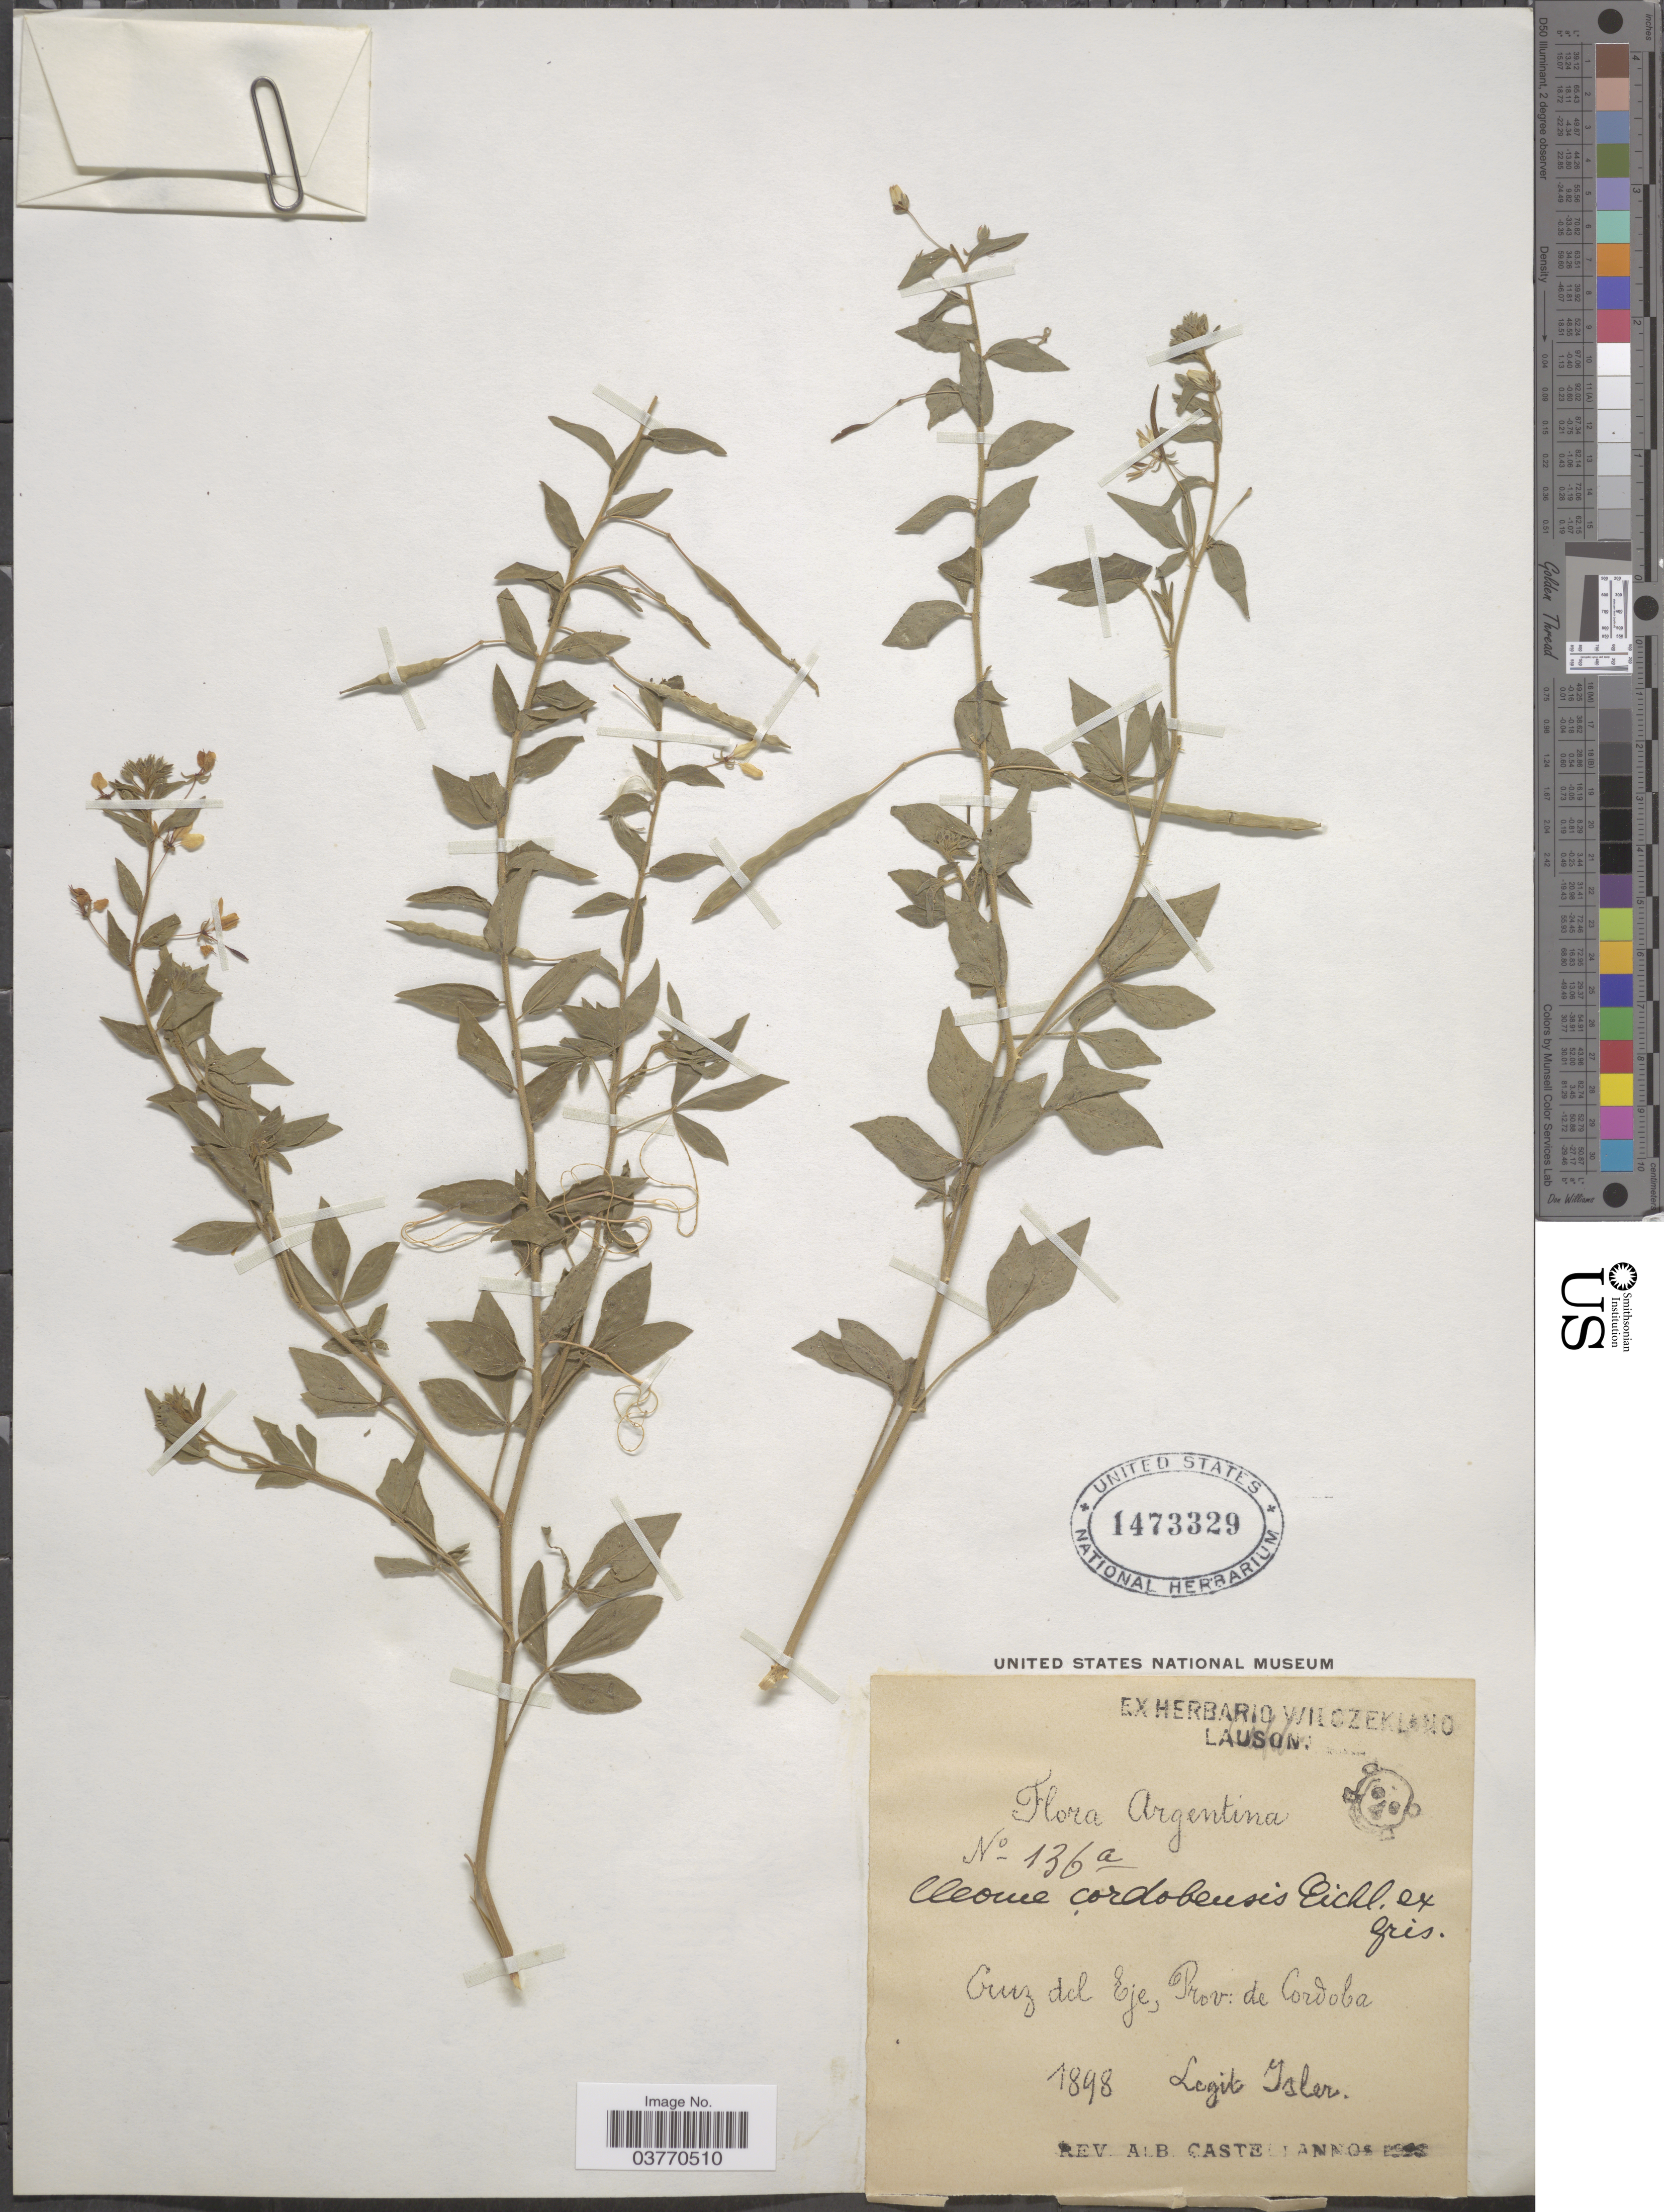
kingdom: Plantae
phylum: Tracheophyta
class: Magnoliopsida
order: Brassicales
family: Cleomaceae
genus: Tarenaya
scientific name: Tarenaya cordobensis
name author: (Eichler ex Griseb.) Arana & Oggero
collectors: -. Isler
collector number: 136a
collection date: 1898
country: Colombia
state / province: Córdoba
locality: Cruz del Eje.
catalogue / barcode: US 1473329